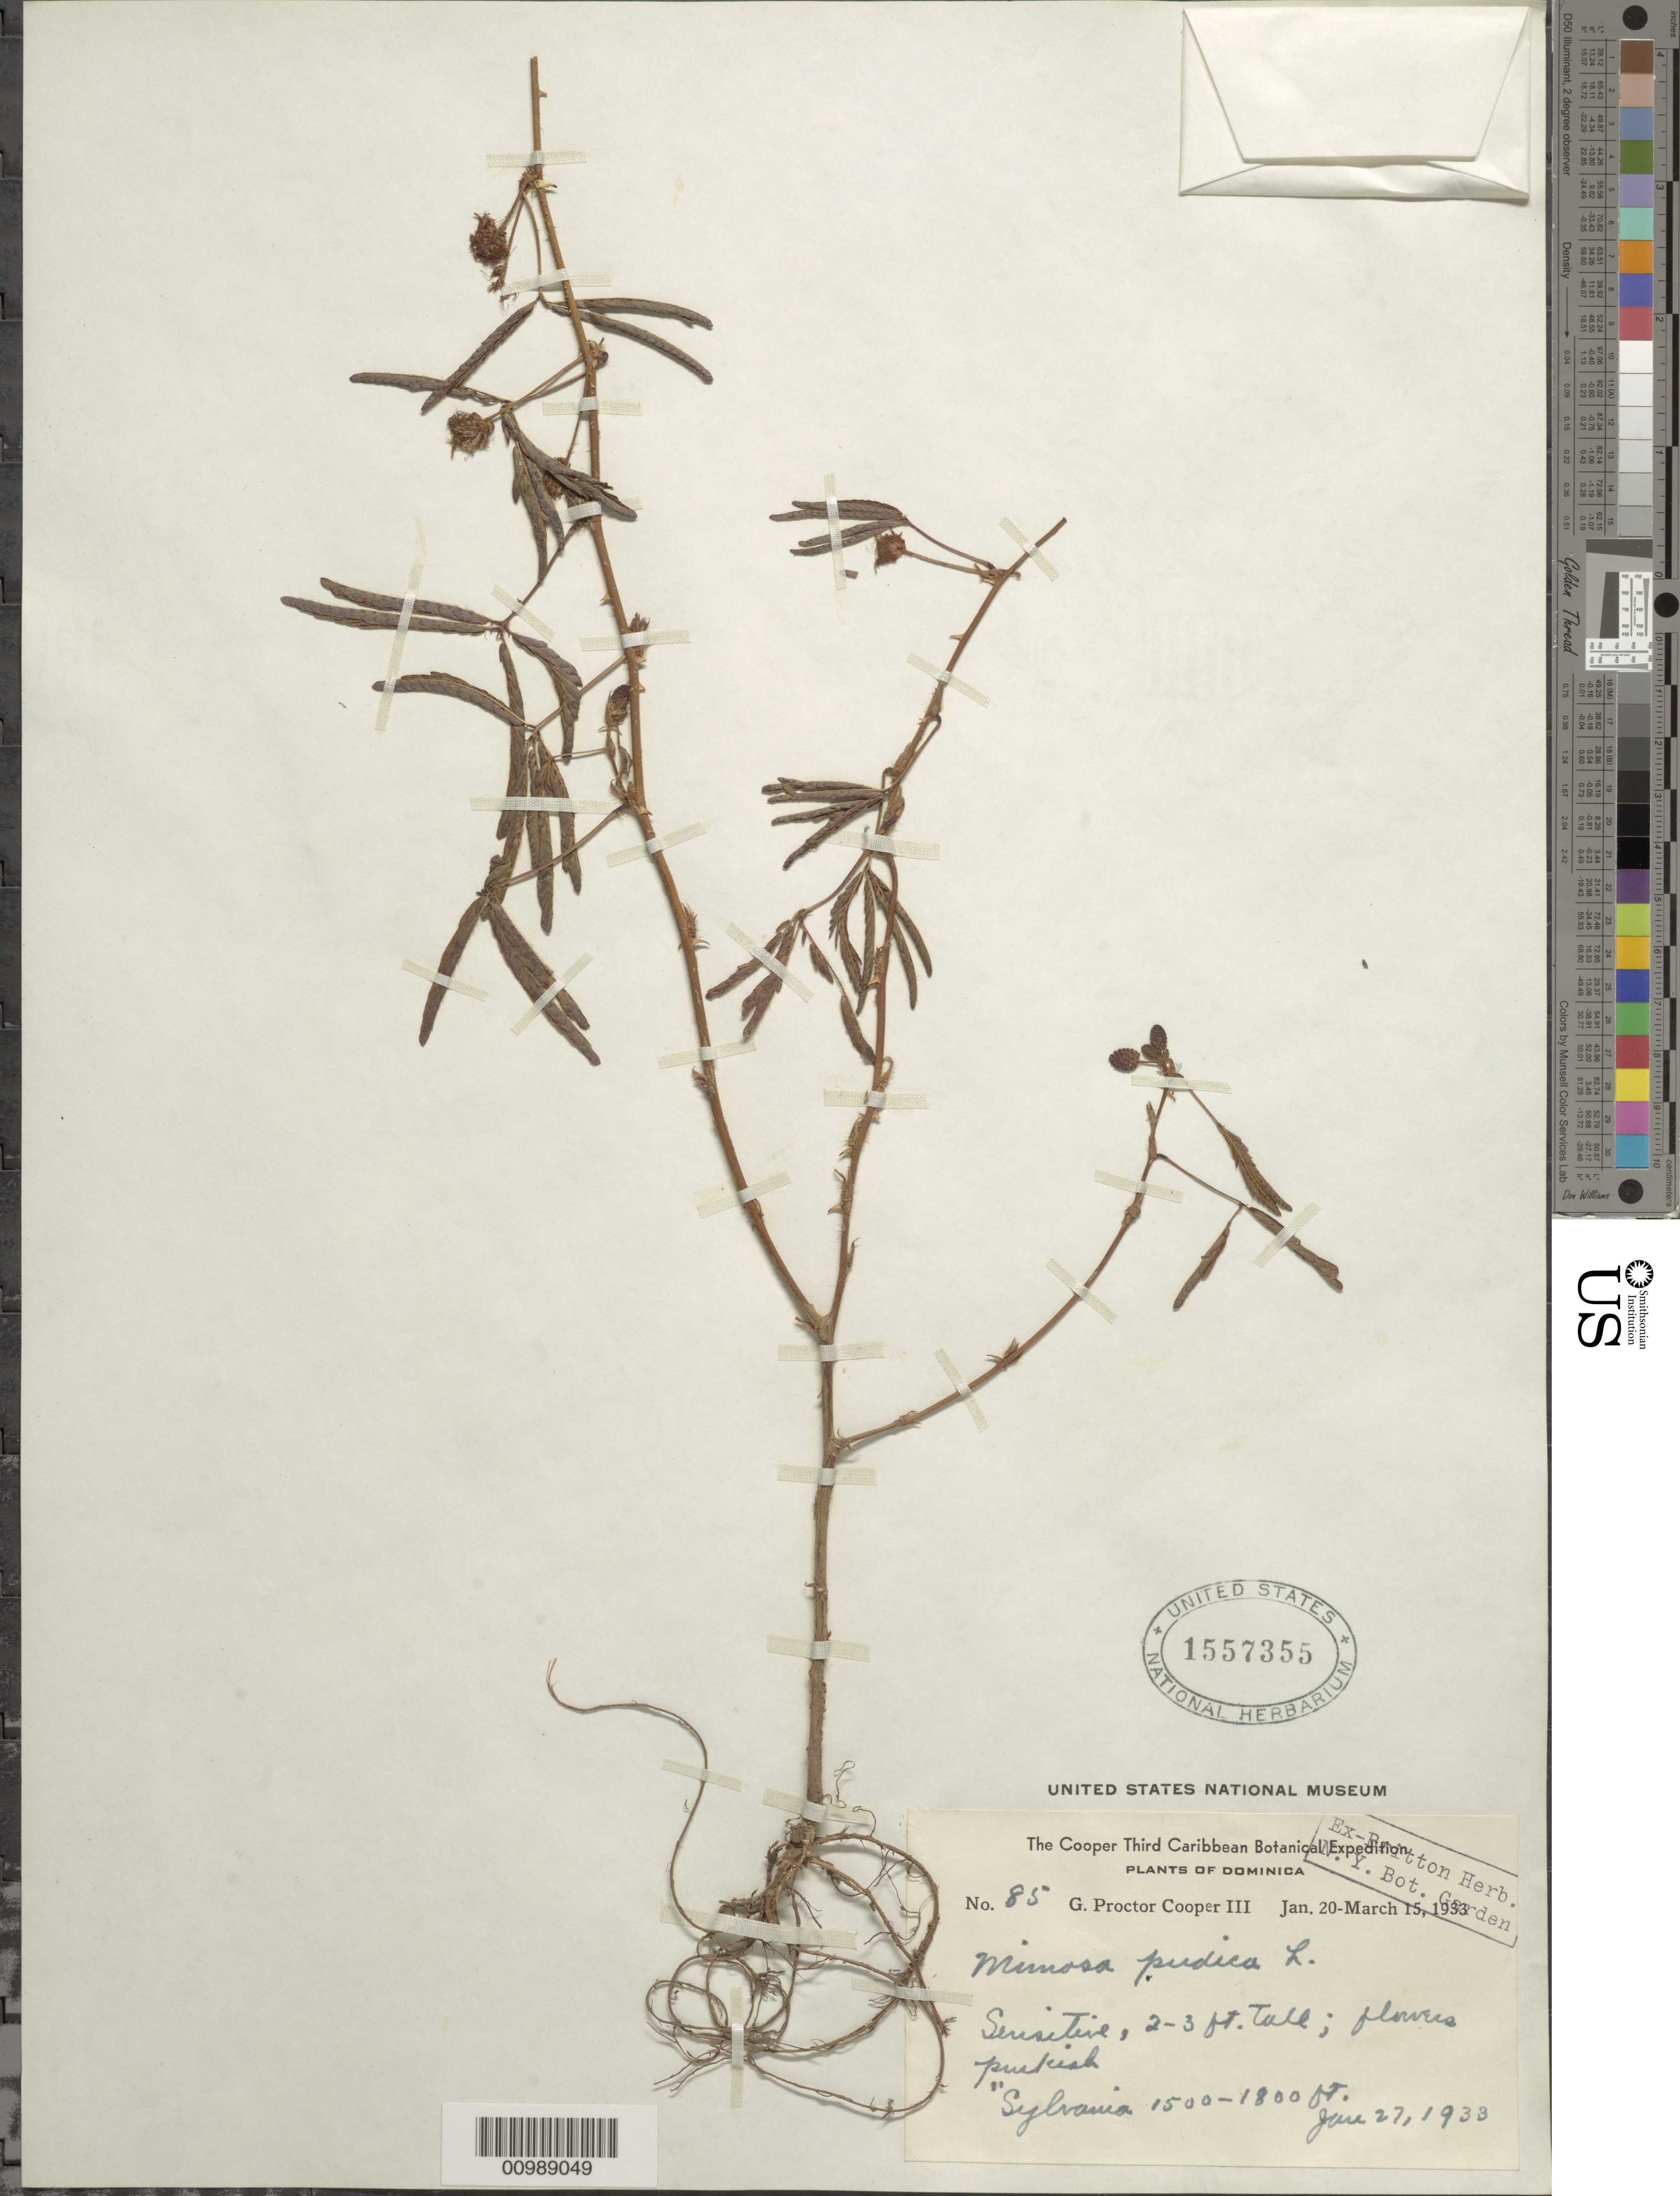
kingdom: Plantae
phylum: Tracheophyta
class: Magnoliopsida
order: Fabales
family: Fabaceae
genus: Mimosa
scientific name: Mimosa pudica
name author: L.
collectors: G. Cooper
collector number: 85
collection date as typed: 20 Jan 1933 to 15 Mar 1933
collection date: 1933-01-20/1933-03-15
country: Dominica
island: Dominica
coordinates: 0 N, 0 E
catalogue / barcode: US 1557355